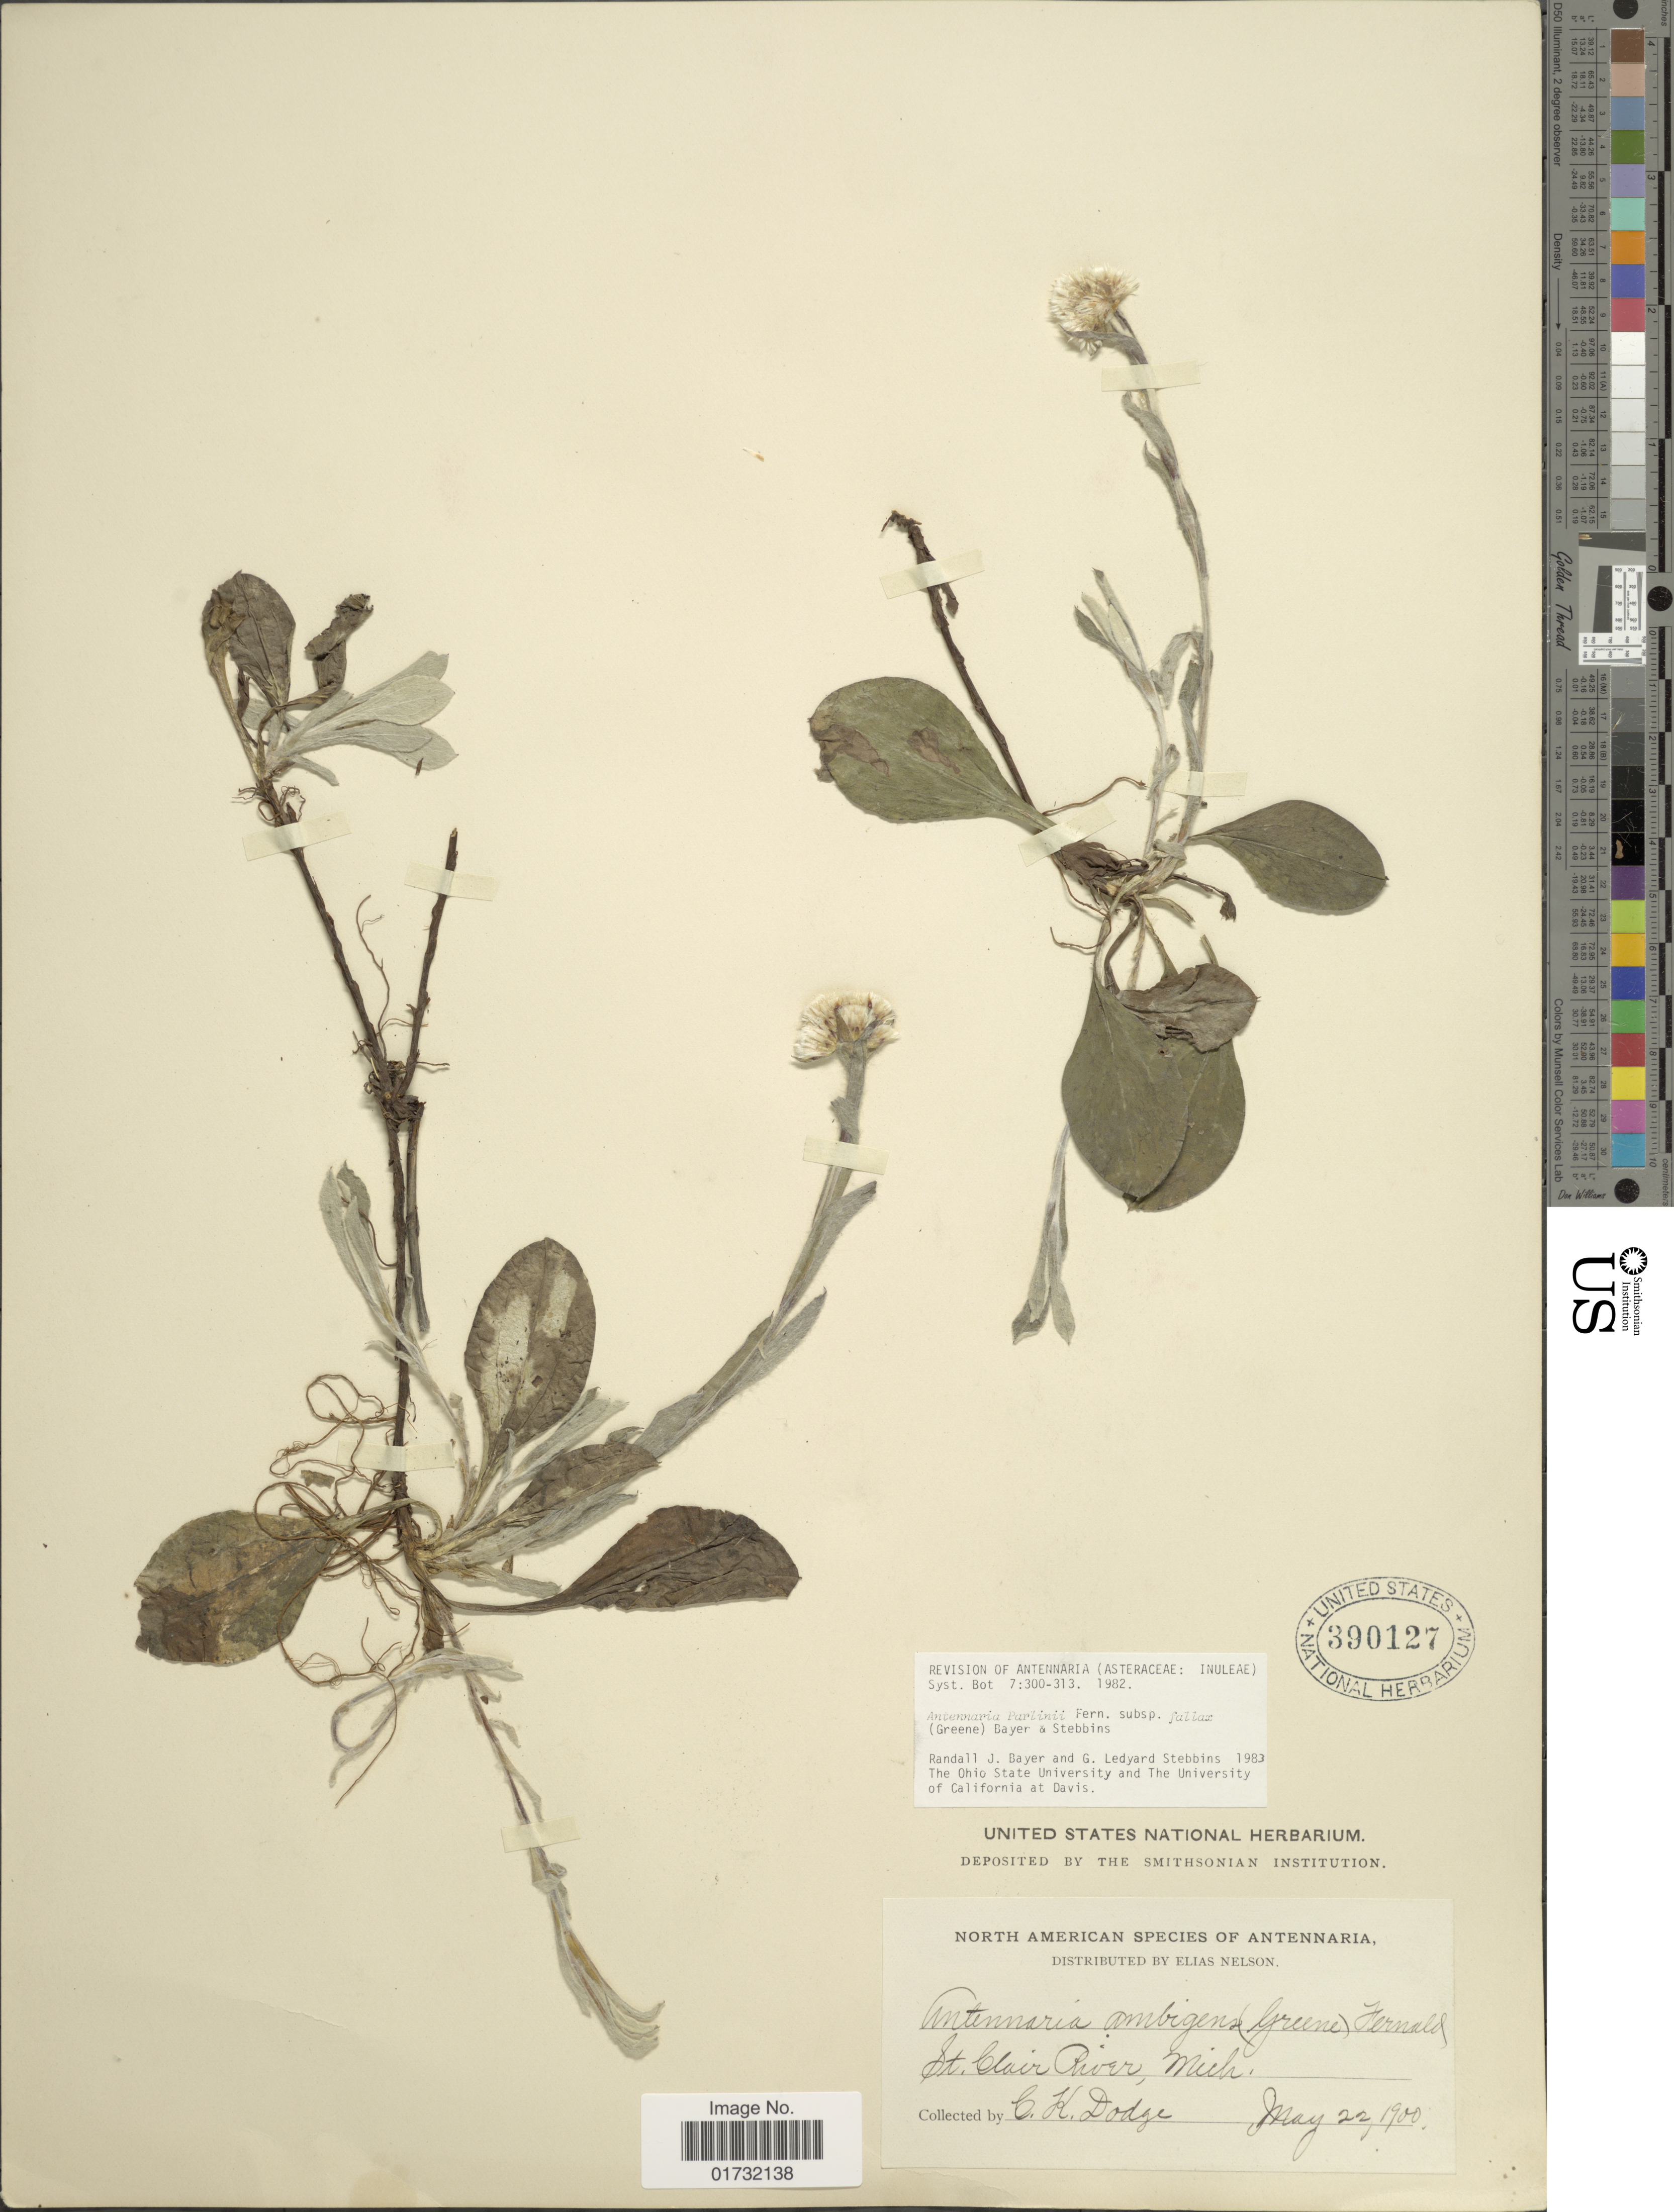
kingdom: Plantae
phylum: Tracheophyta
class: Magnoliopsida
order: Asterales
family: Asteraceae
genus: Antennaria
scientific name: Antennaria parlinii subsp. fallax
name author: (Greene) R.J. Bayer & Stebbins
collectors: C. Dodge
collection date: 1900-05-22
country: United States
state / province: Michigan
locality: St. Clair River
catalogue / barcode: US 390127